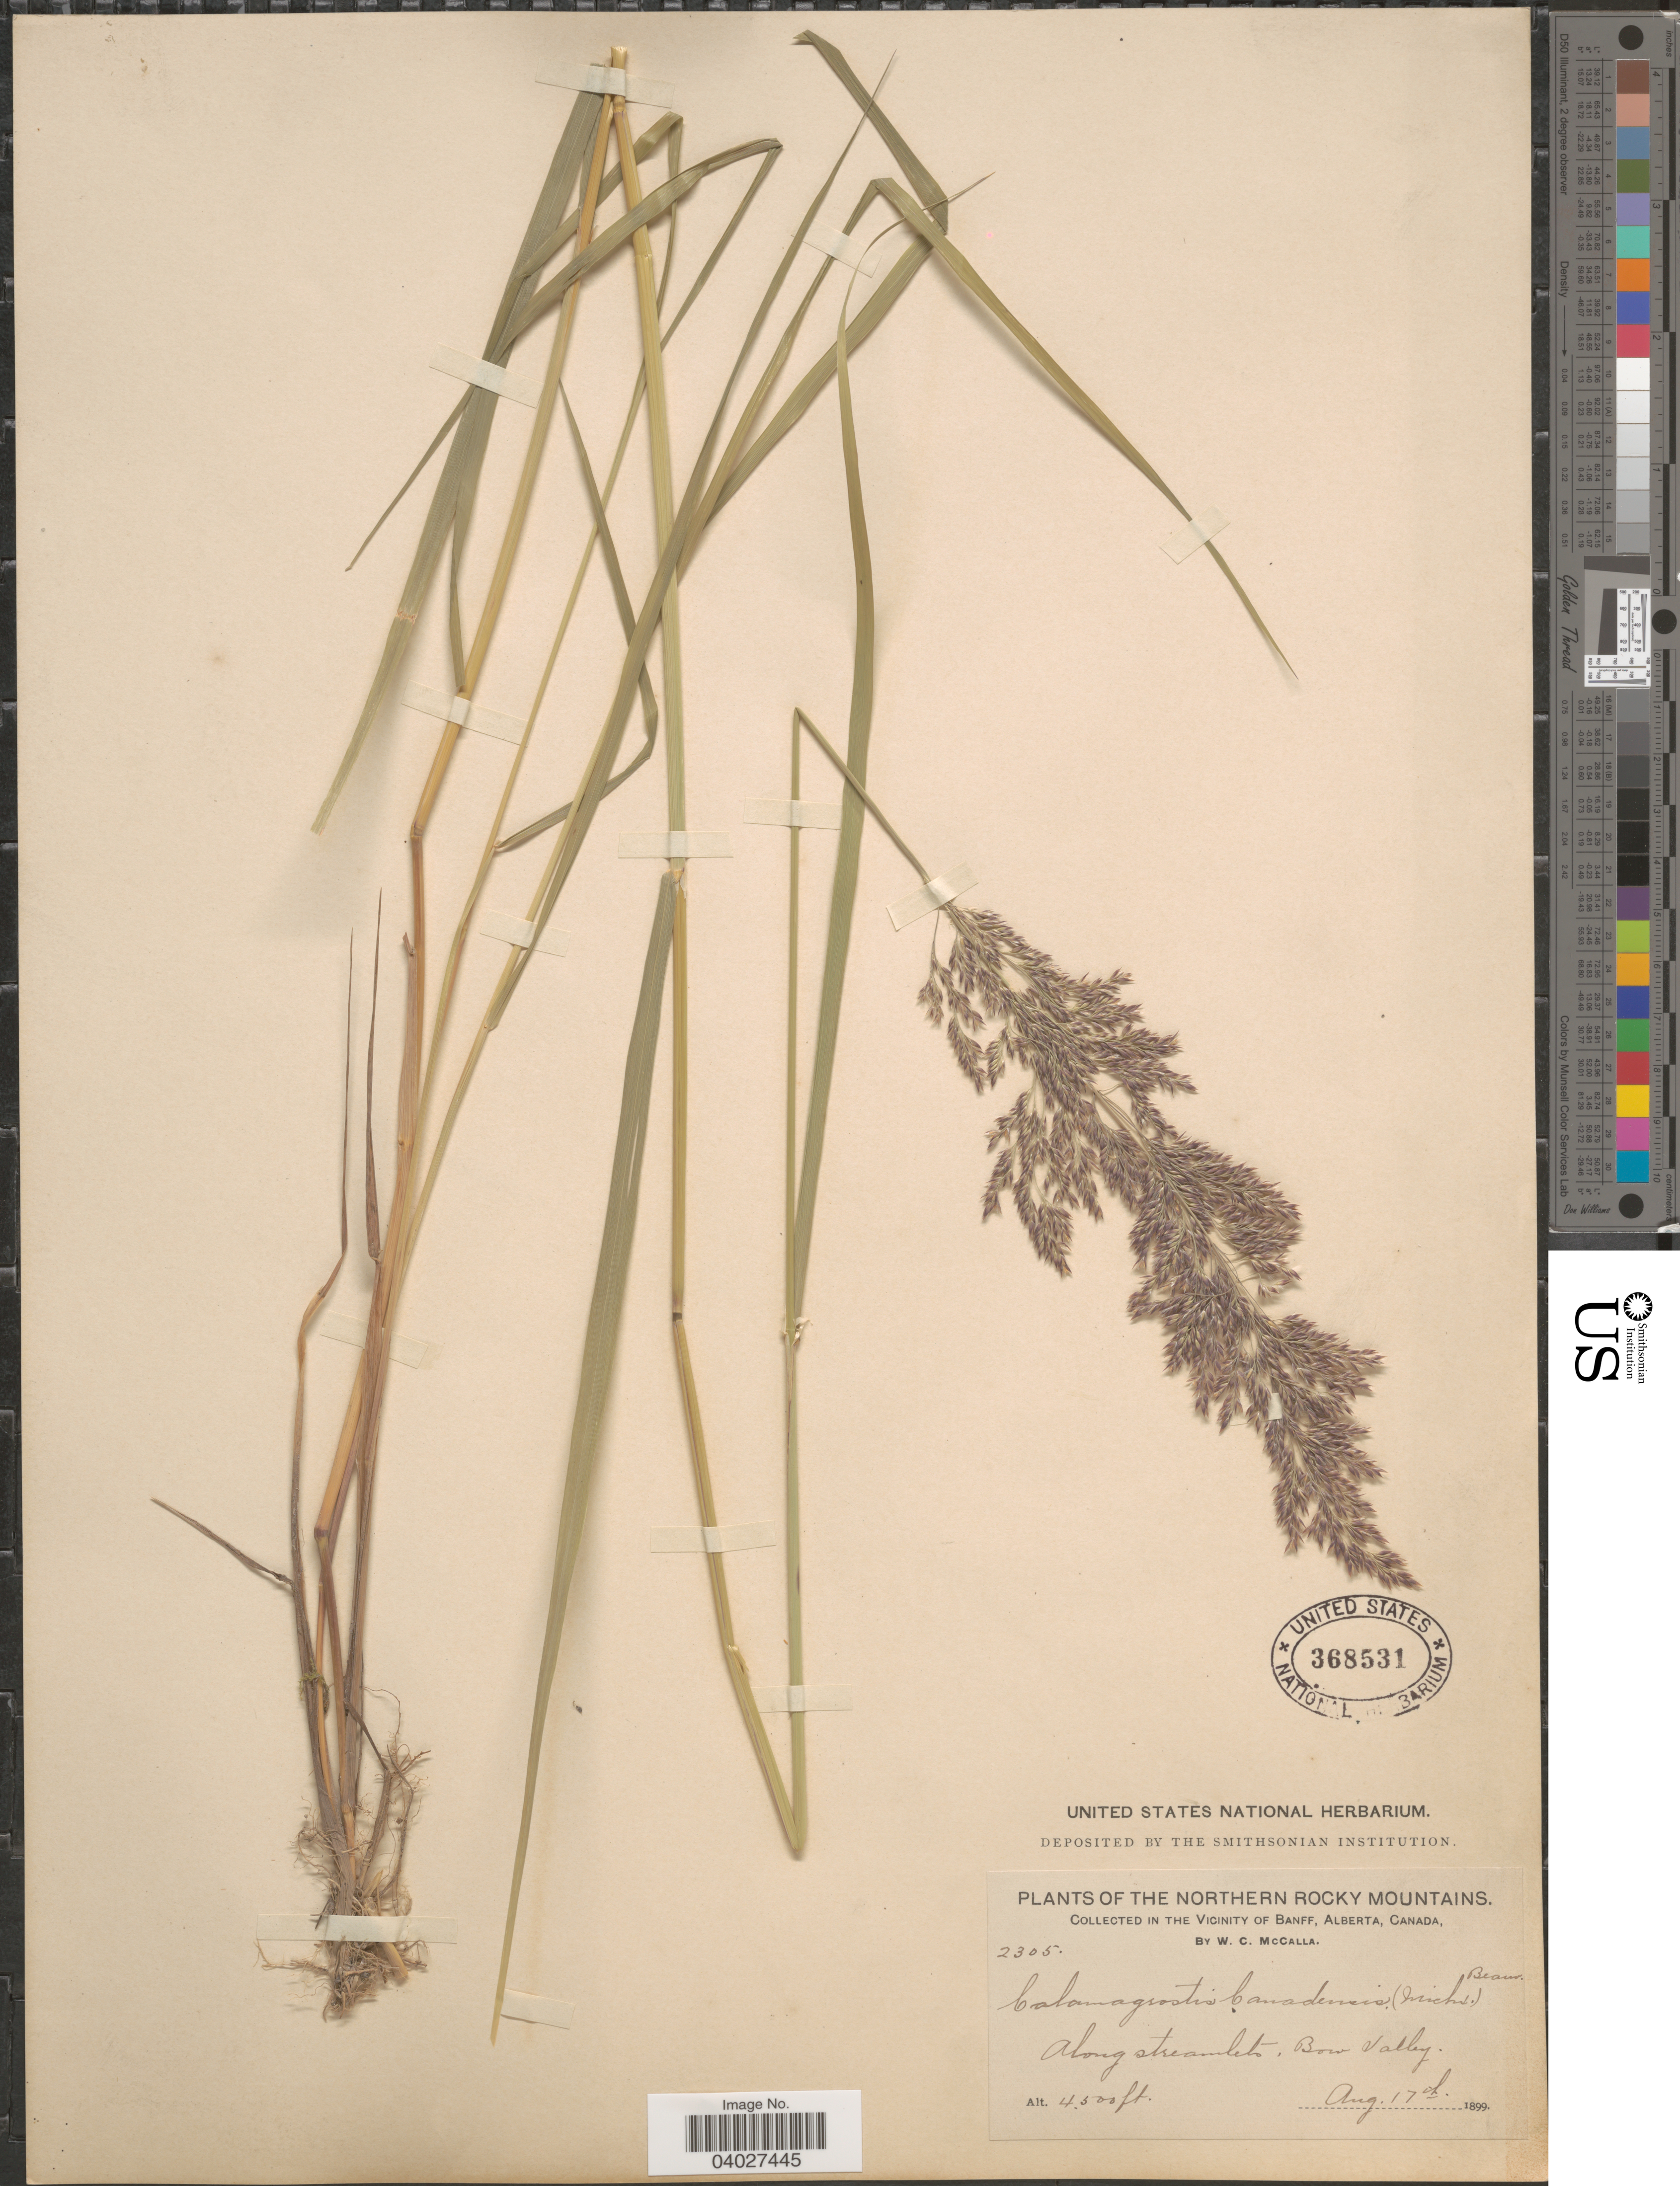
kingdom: Plantae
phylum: Tracheophyta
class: Liliopsida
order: Poales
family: Poaceae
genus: Calamagrostis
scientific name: Calamagrostis canadensis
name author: (Michx.) P. Beauv.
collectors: W. McCalla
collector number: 2305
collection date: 1899-08-17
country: Canada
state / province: Alberta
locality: The Northern Rocky Mountains. In the vicinity of Banff, Alberta. Along streamlets, Bow Valley.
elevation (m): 1372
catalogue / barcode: US 368531